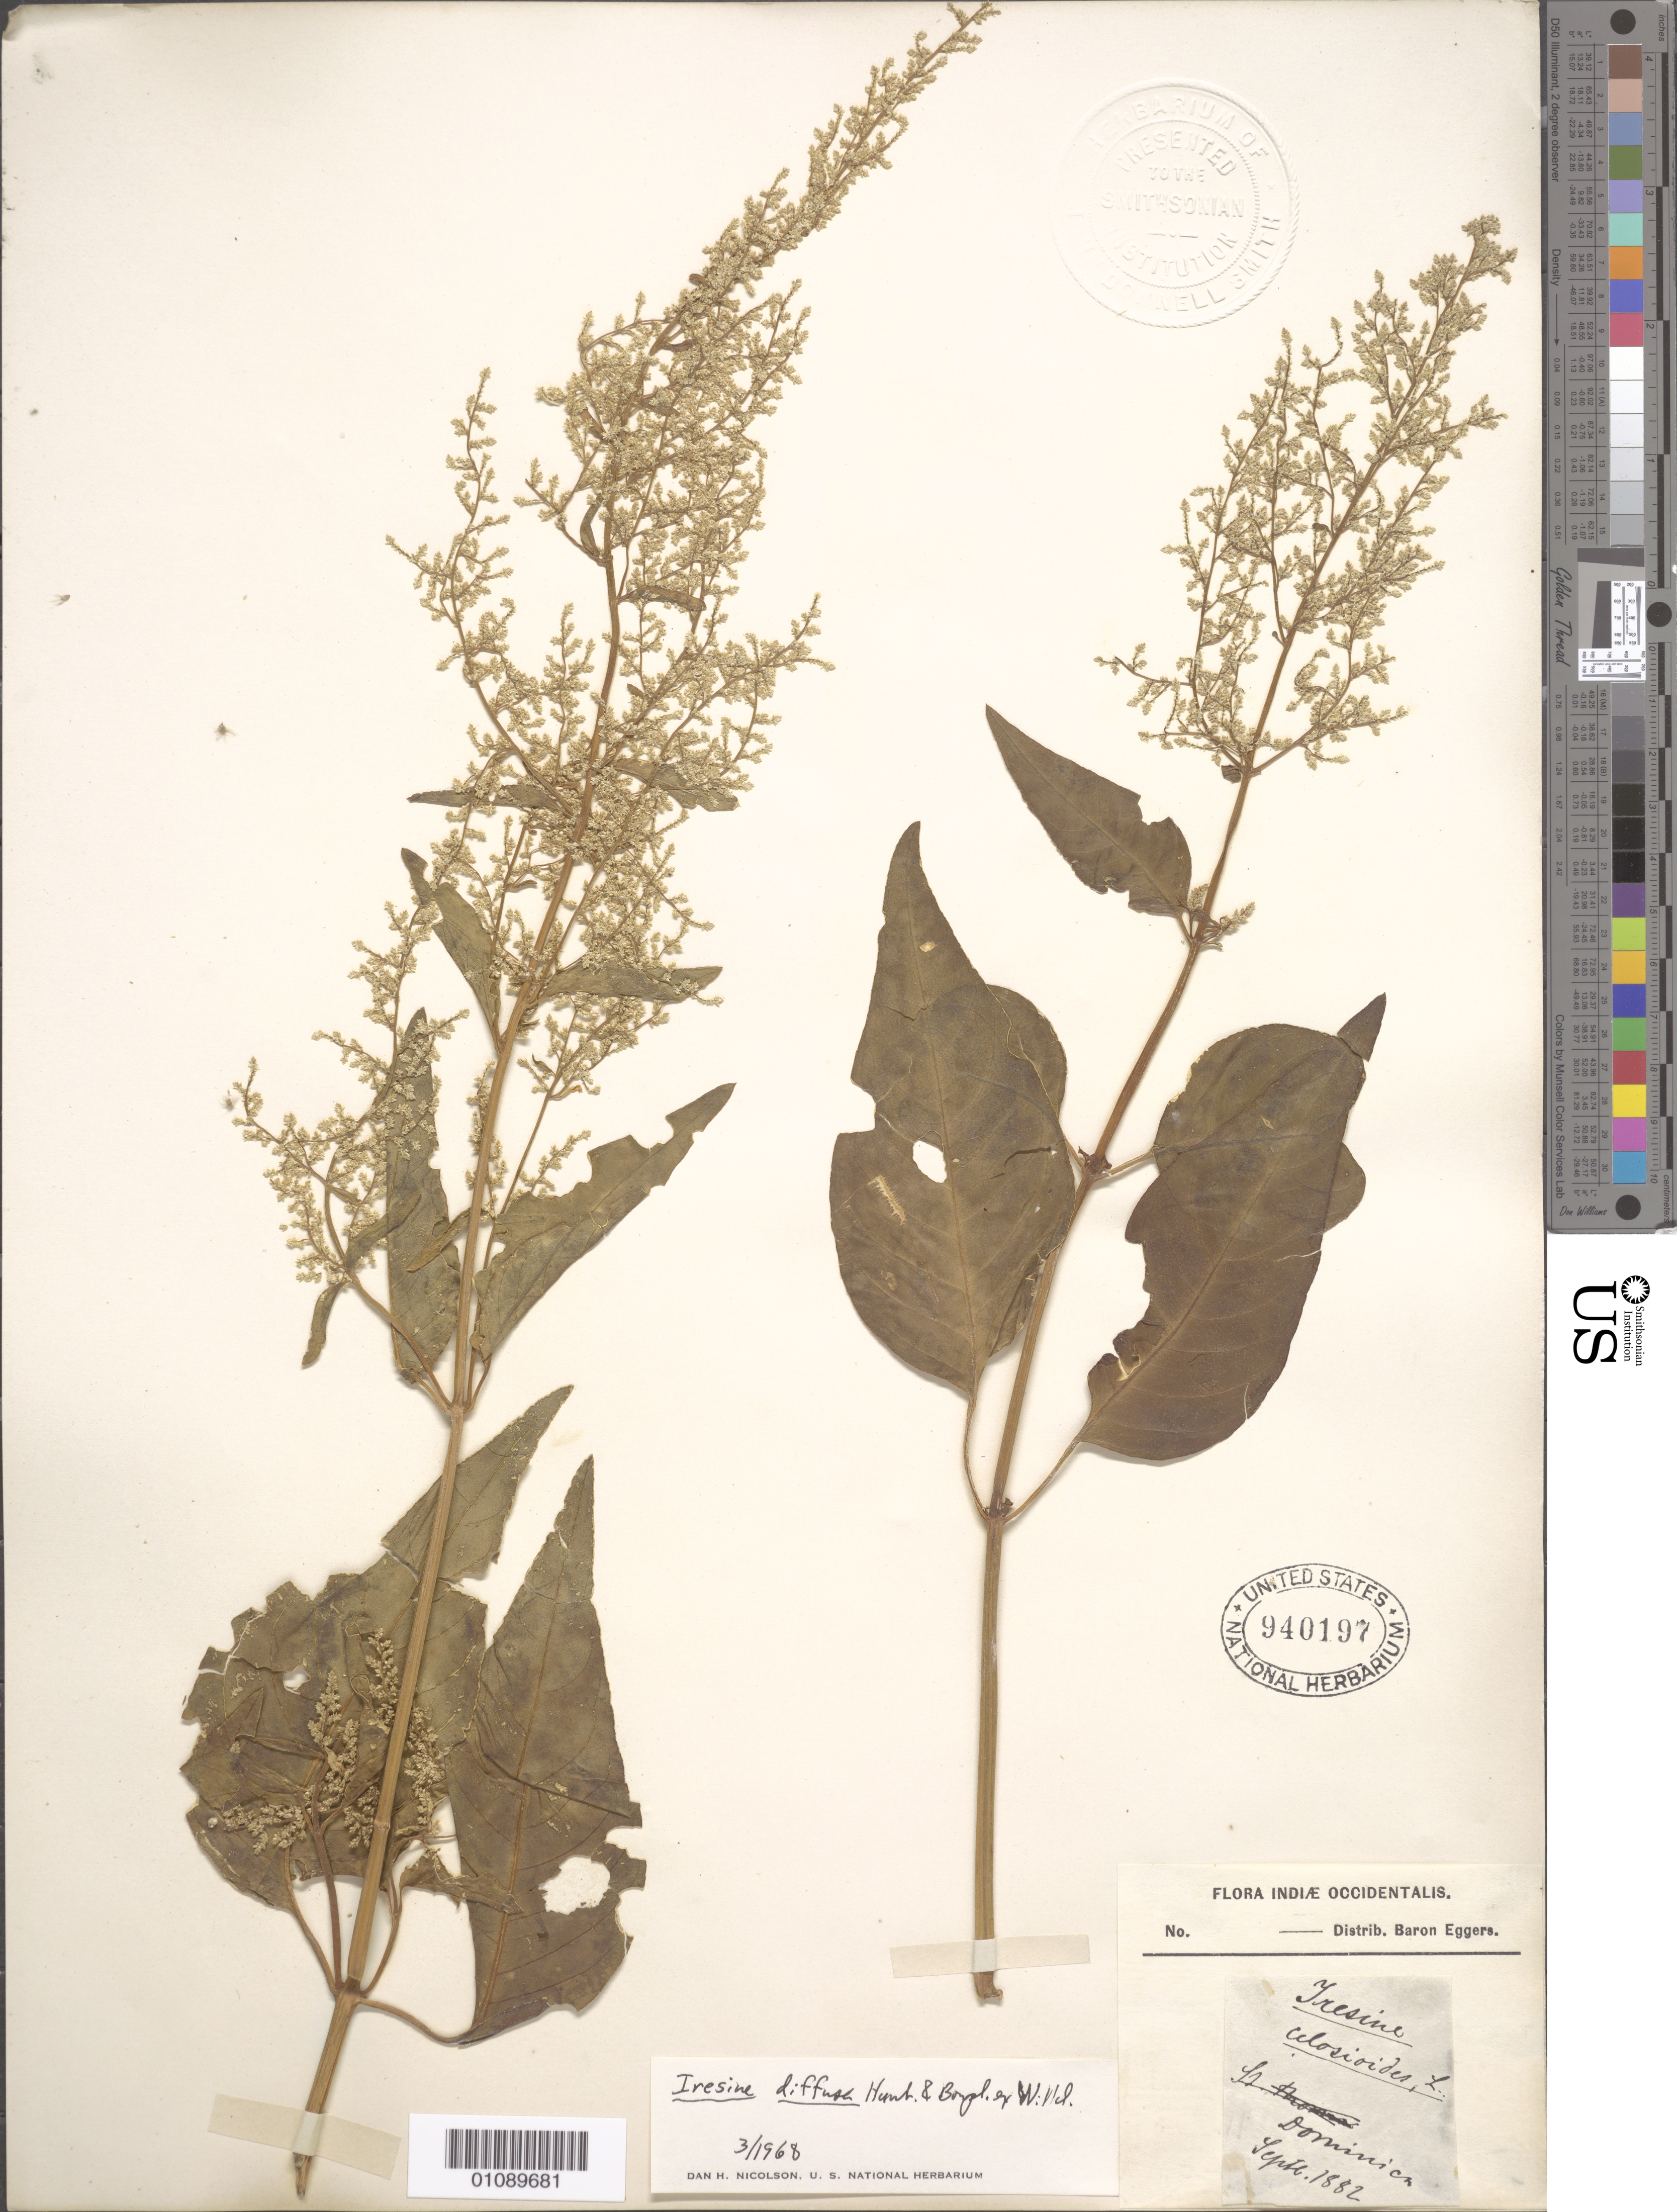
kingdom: Plantae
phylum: Tracheophyta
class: Magnoliopsida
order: Caryophyllales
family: Amaranthaceae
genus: Iresine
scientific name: Iresine diffusa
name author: Humb. & Bonpl. ex Willd.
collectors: H. F. A. von Eggers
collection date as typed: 1882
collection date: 1882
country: Dominica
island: Dominica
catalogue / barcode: US 940197